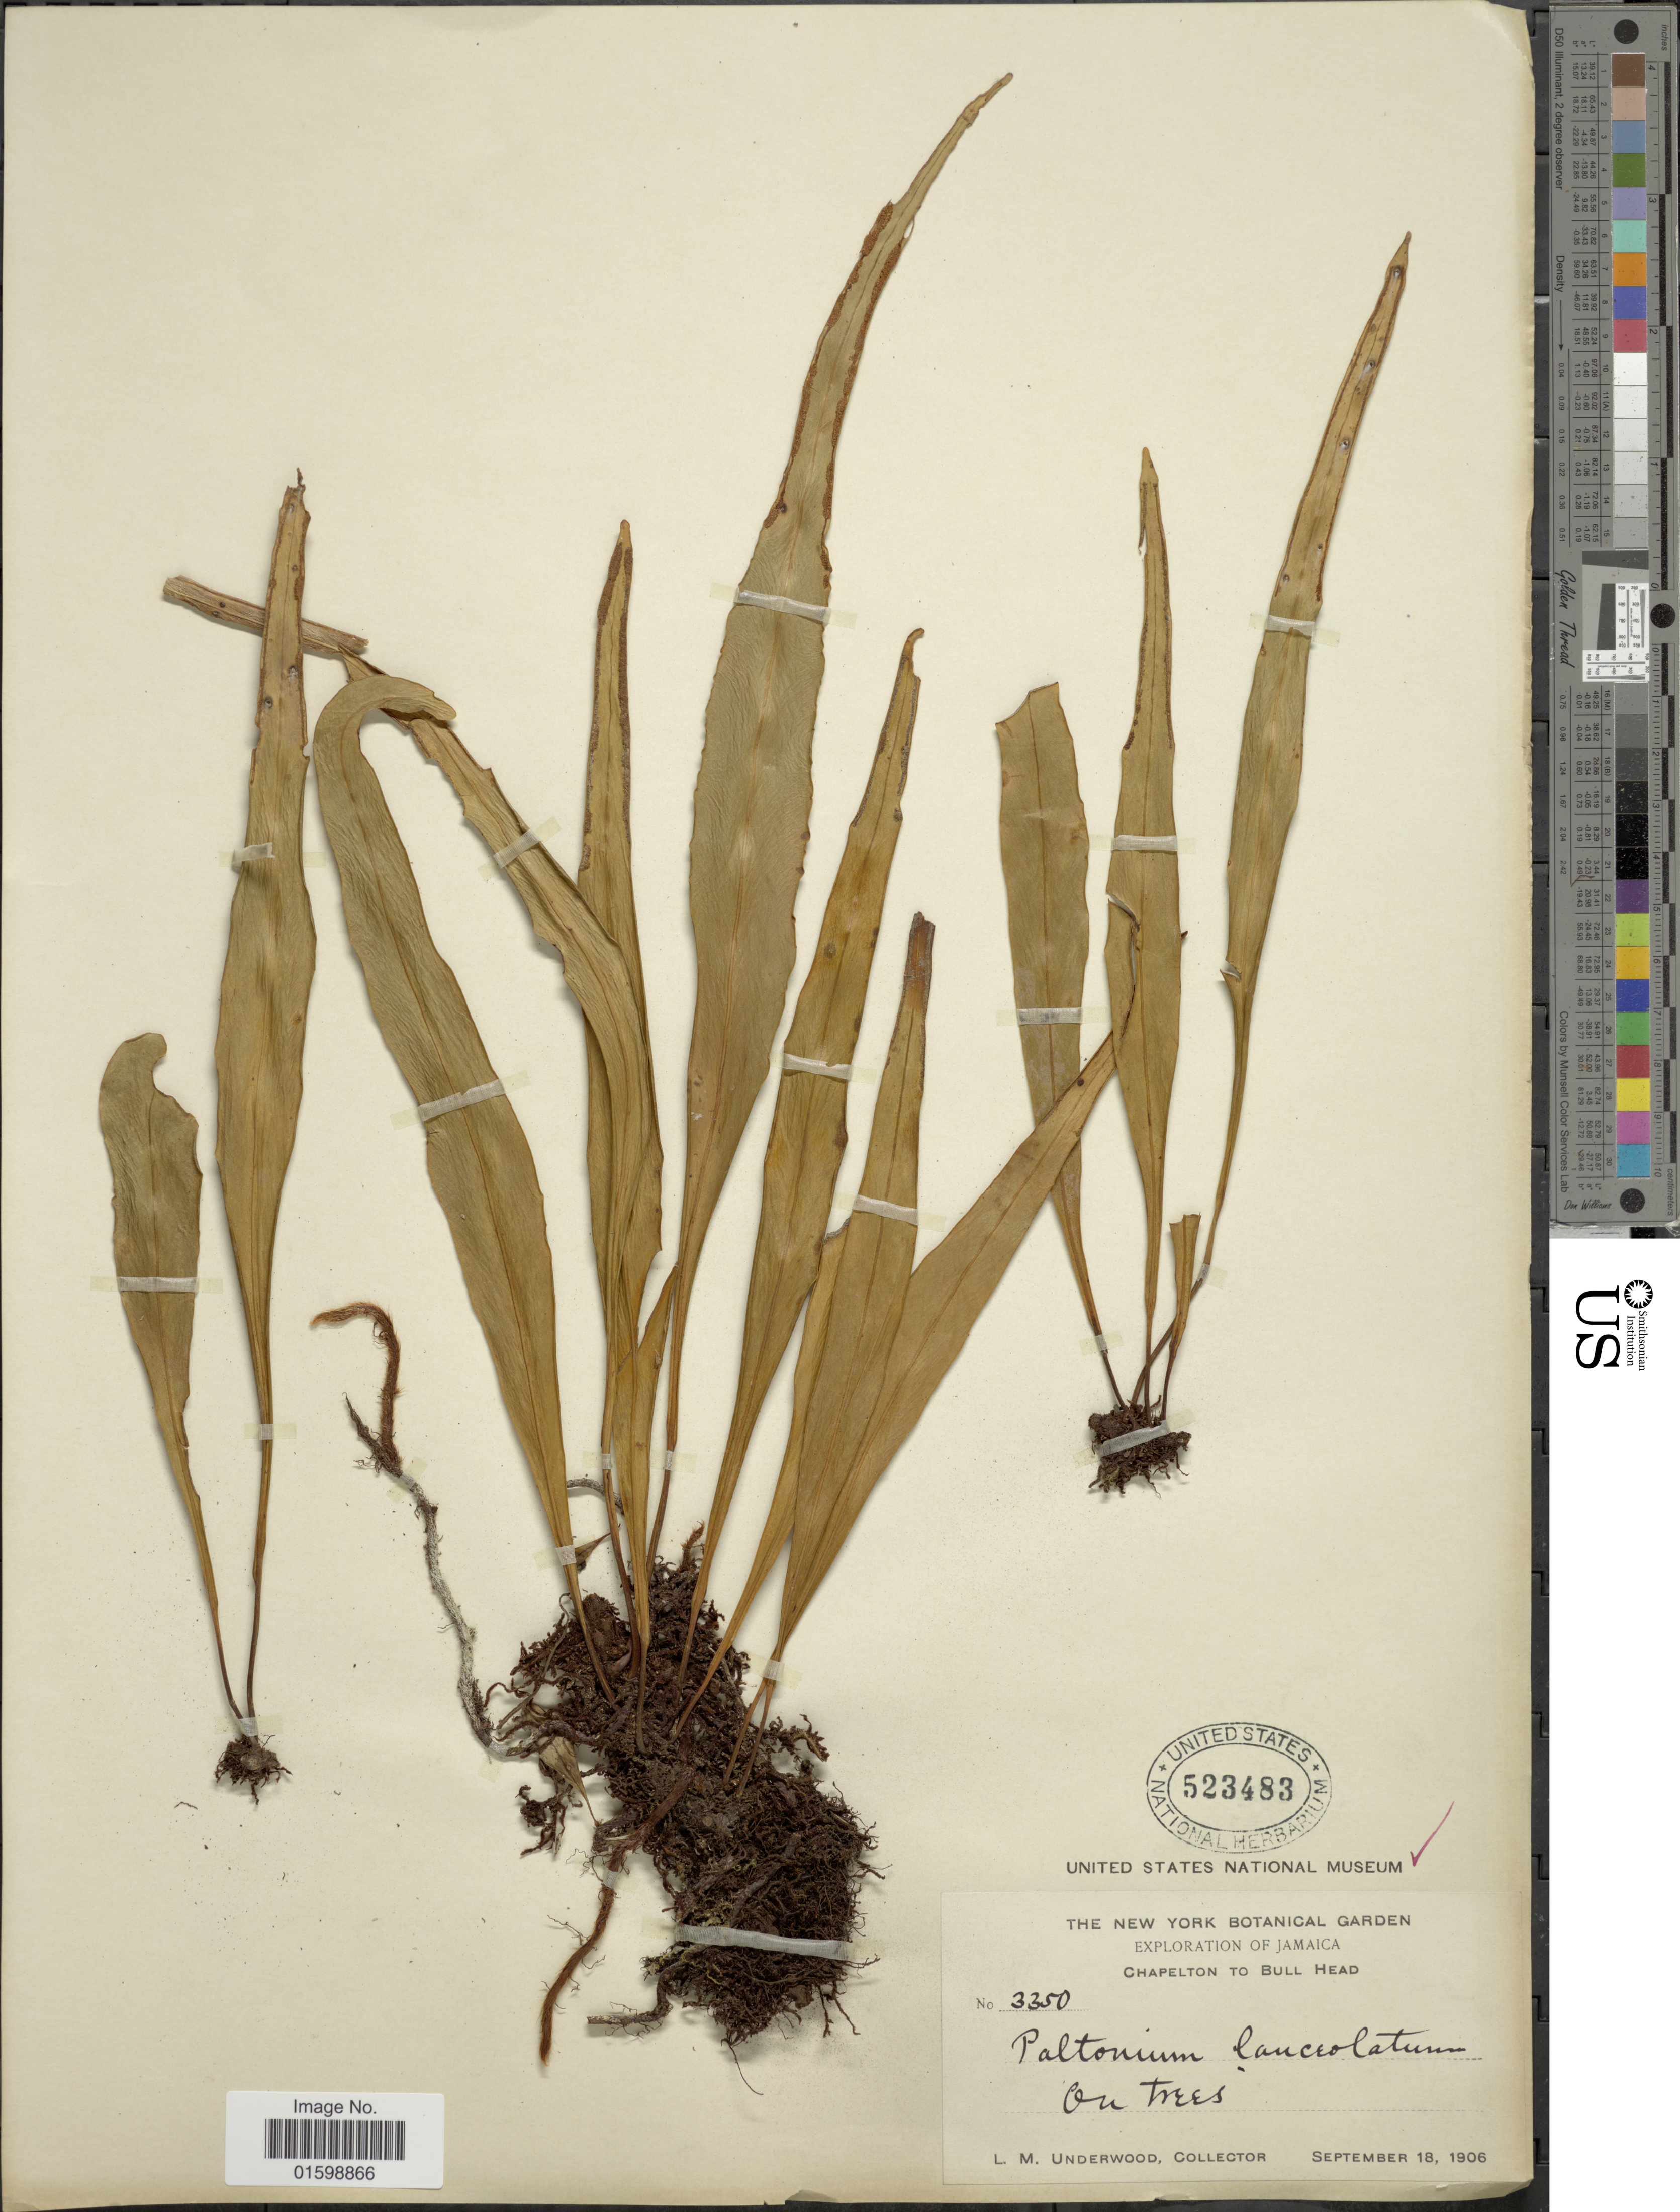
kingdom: Plantae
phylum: Tracheophyta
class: Polypodiopsida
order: Polypodiales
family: Polypodiaceae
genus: Pleopeltis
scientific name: Pleopeltis marginata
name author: A.R. Sm. & Tejero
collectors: L. M. Underwood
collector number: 3350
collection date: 1906-09-18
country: Jamaica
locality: Chapelton to Bull Head, on trees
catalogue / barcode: US 523483